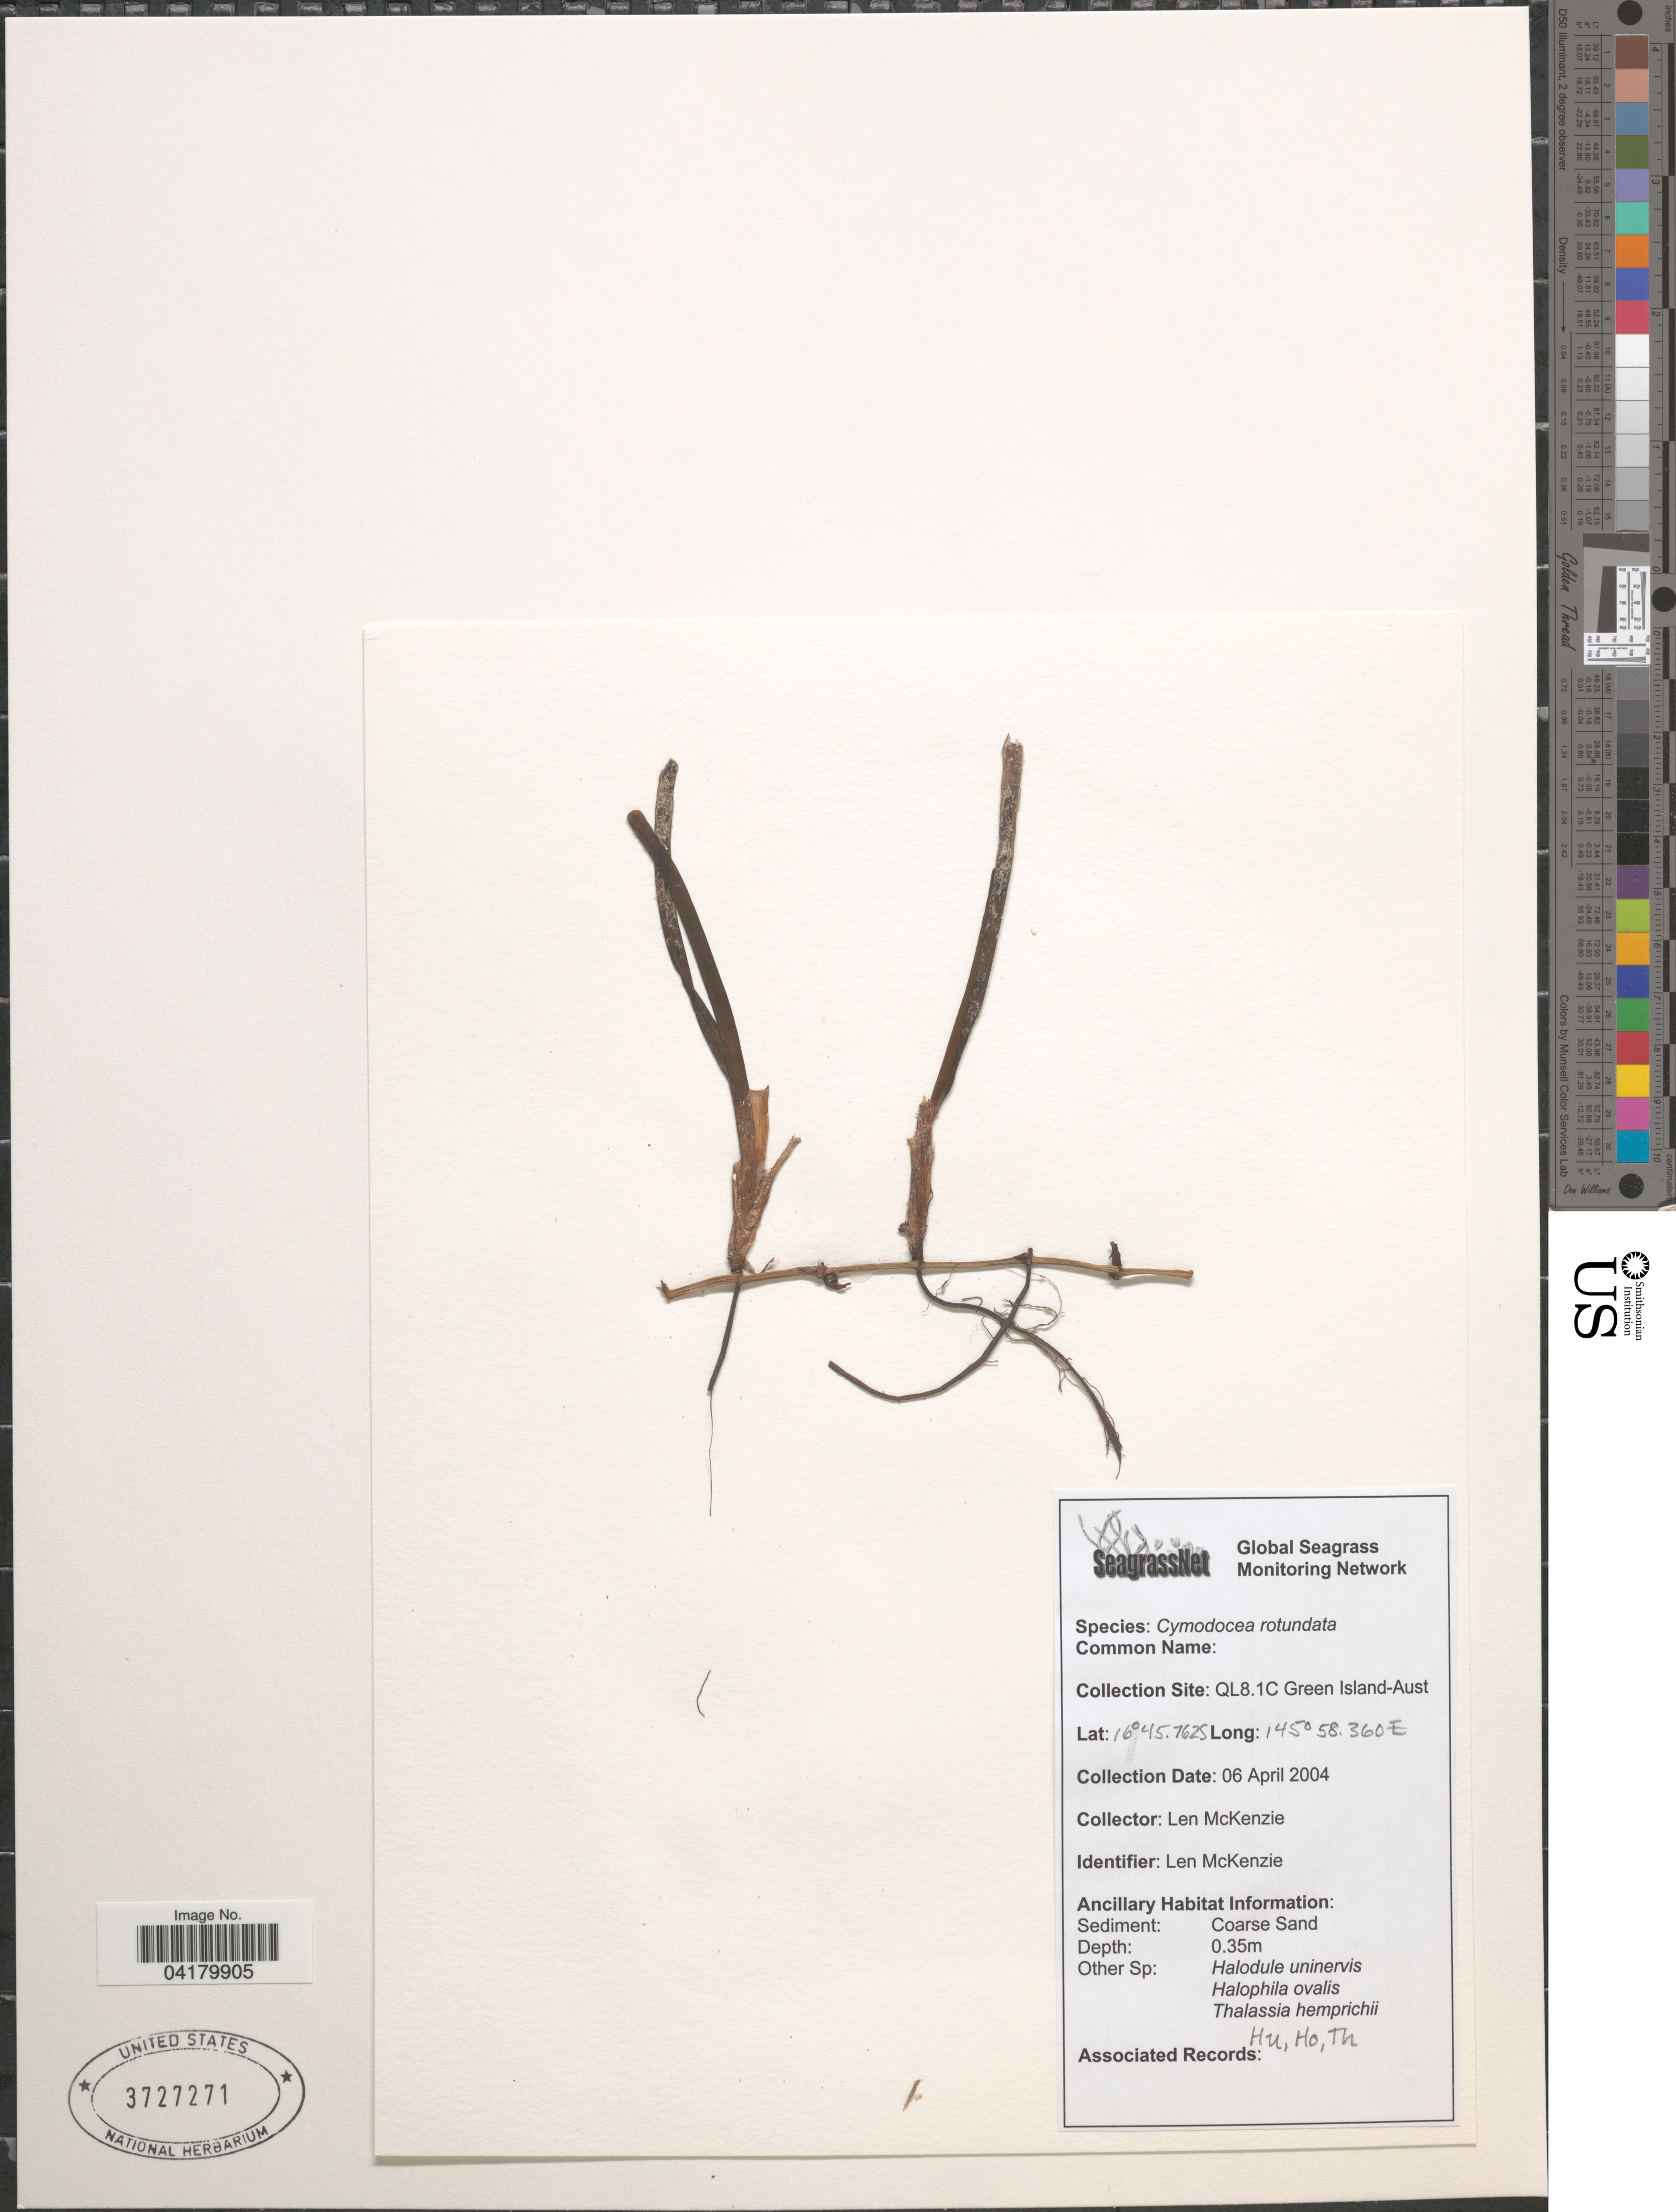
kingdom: Plantae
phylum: Tracheophyta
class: Liliopsida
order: Alismatales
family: Cymodoceaceae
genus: Cymodocea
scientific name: Cymodocea rotundata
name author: Asch. & Schweinf.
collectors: L. McKenzie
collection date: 2004-04-06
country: Australia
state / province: Queensland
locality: Collection Site: QL8.1C Green Island.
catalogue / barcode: US 3727271